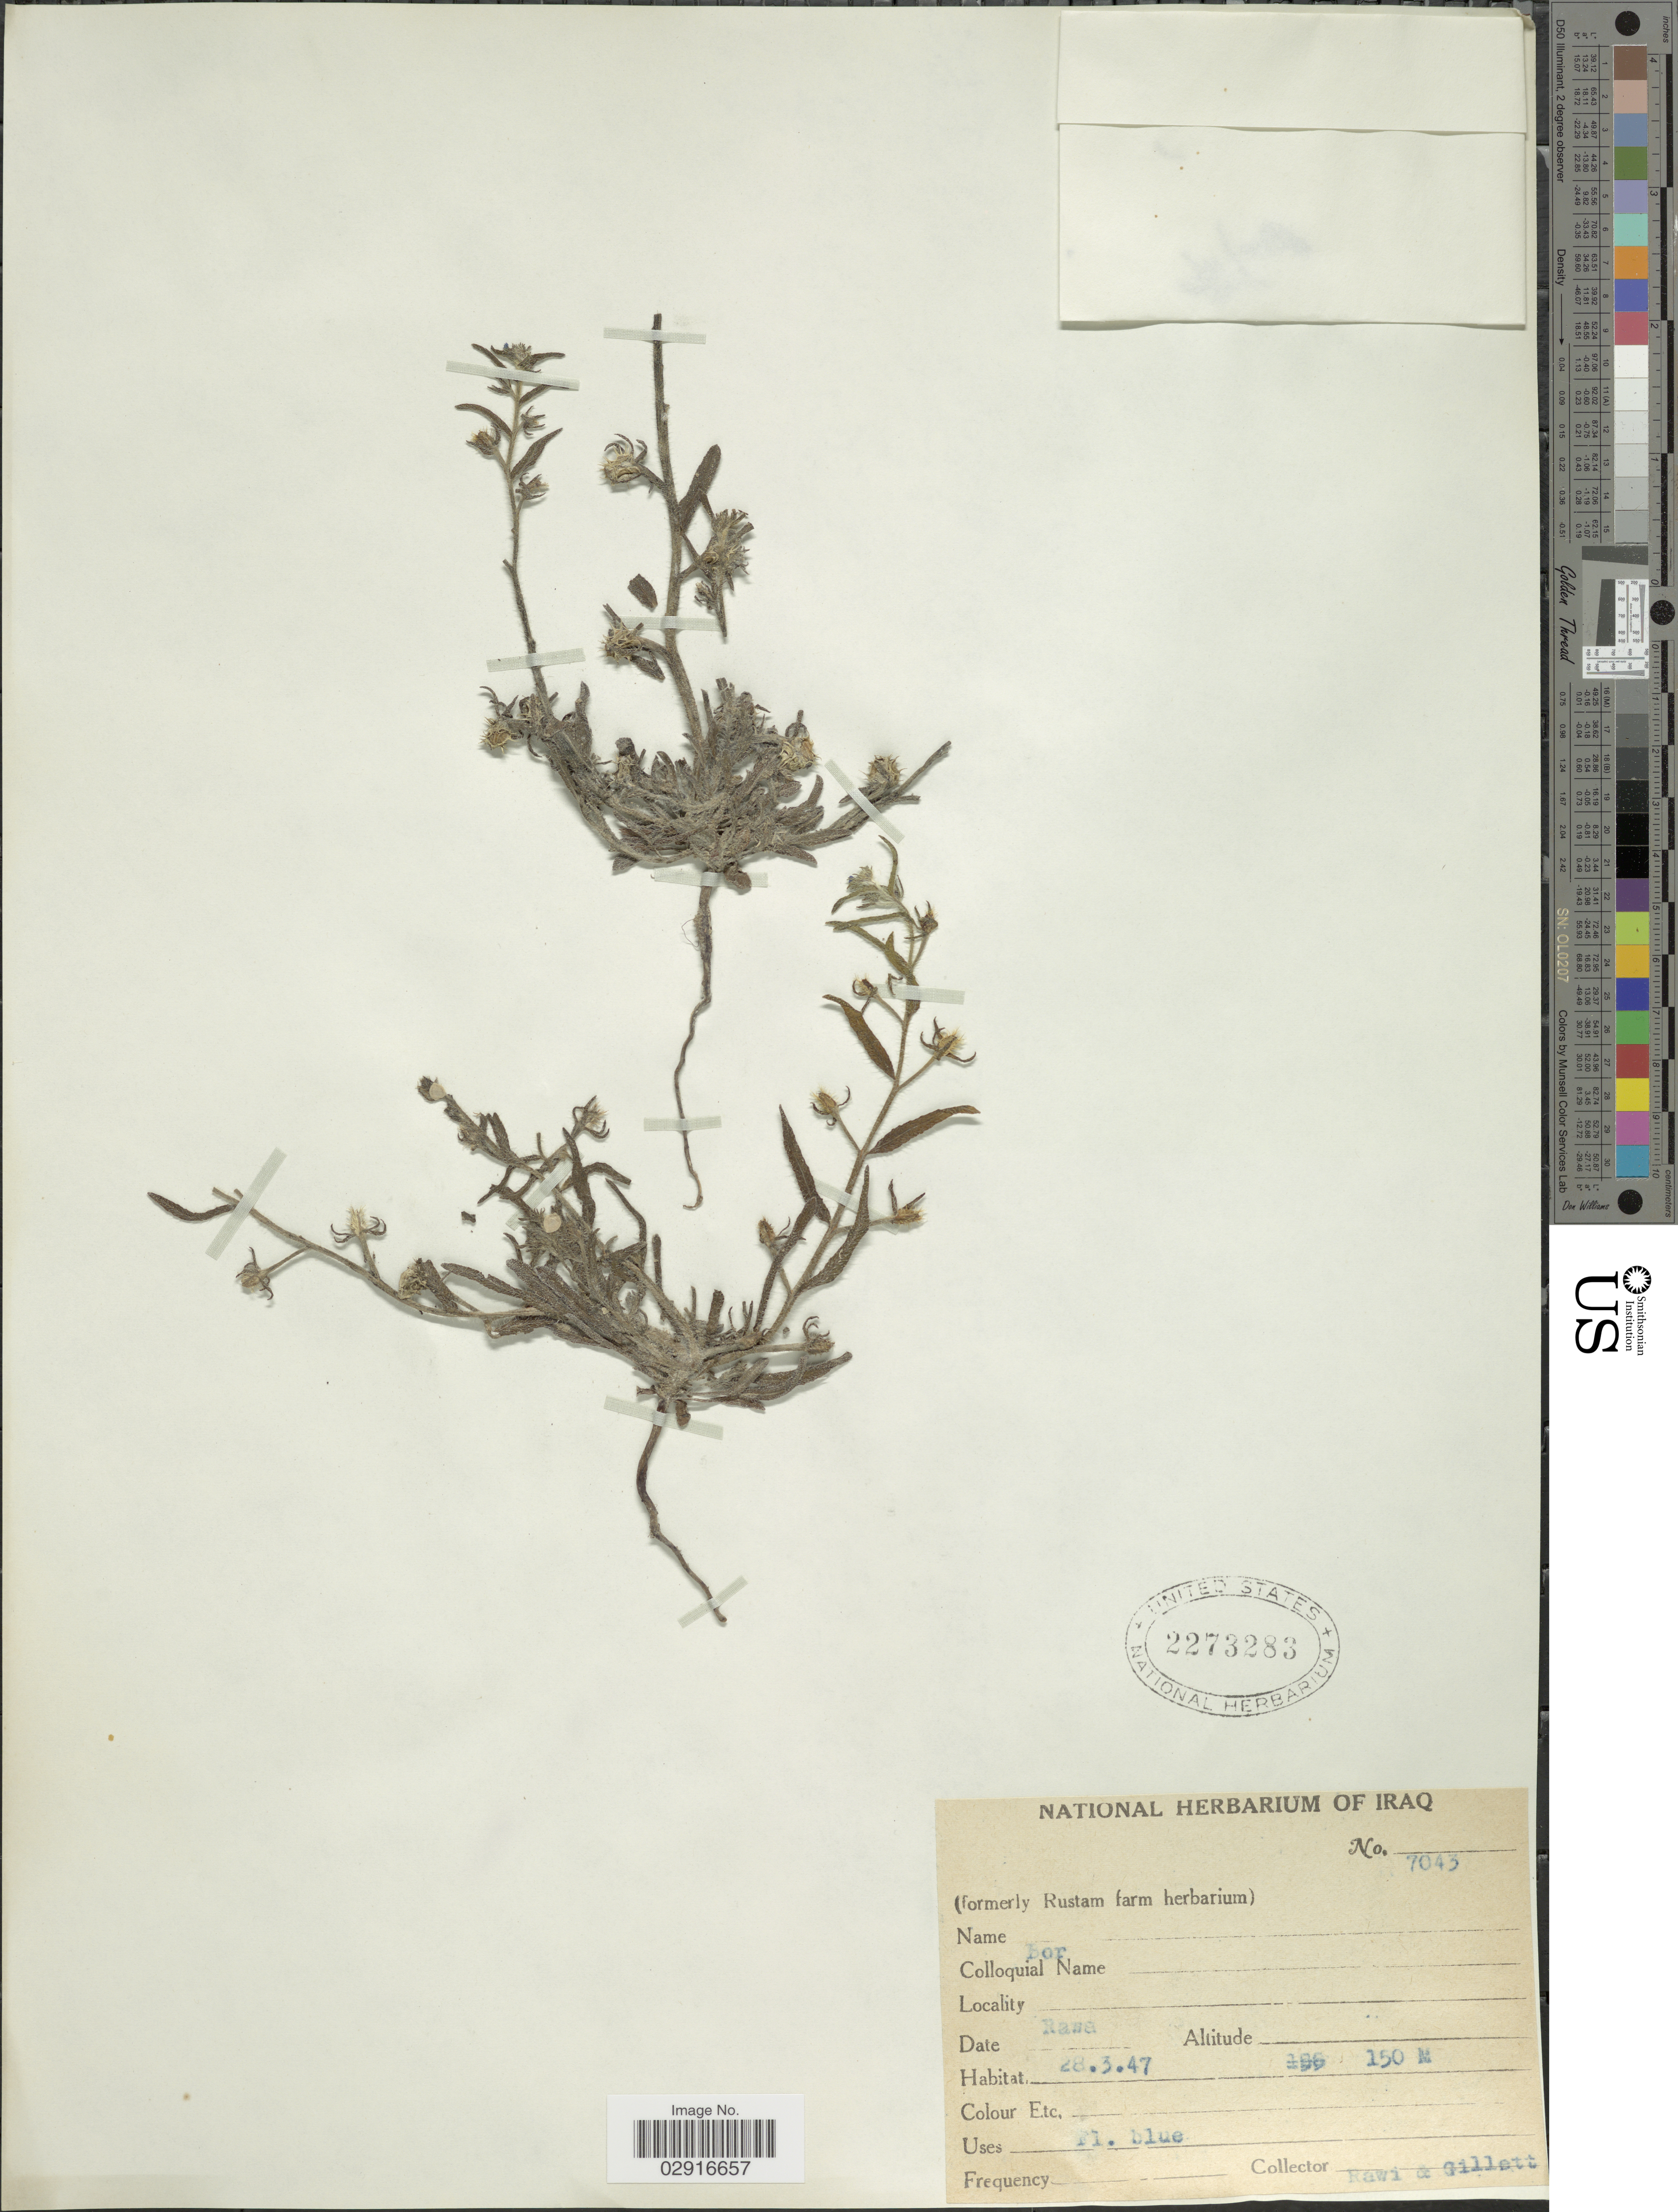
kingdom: Plantae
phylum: Tracheophyta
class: Magnoliopsida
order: Boraginales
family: Boraginaceae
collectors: -. Rawi & Gillett, --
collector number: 7043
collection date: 1947-03-28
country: Iraq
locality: Rawa.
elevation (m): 150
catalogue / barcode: US 2273283